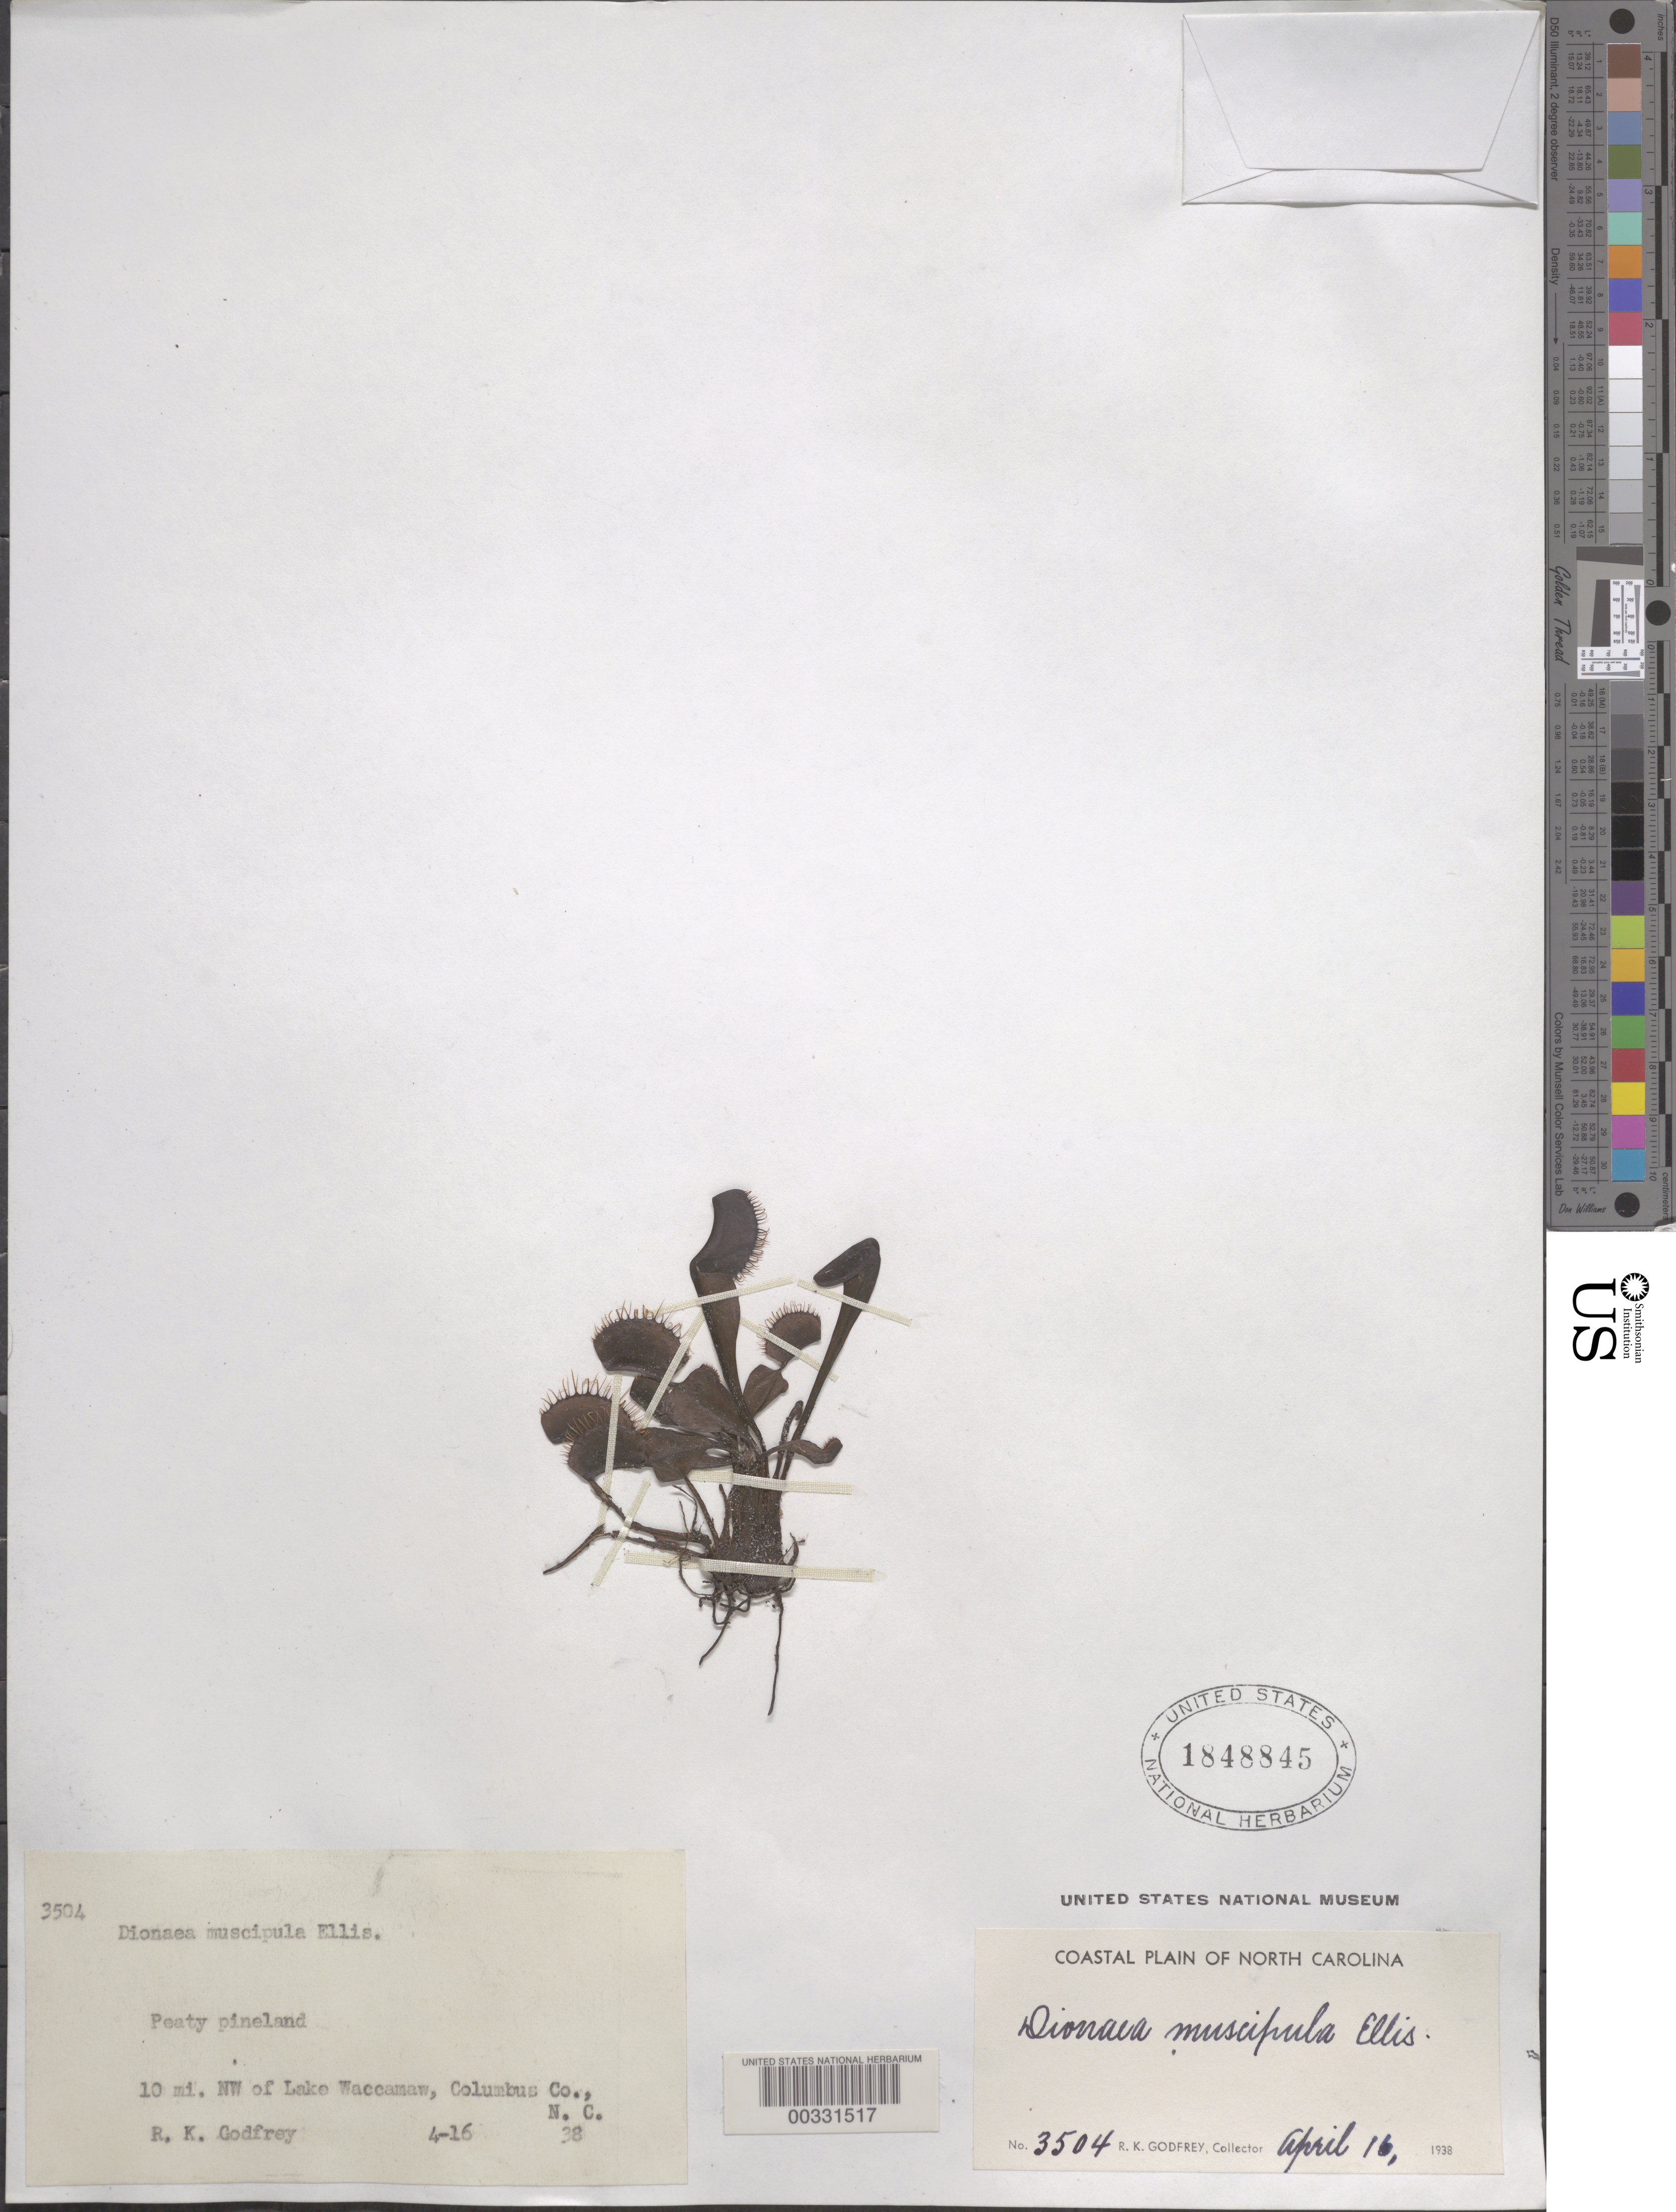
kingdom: Plantae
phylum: Tracheophyta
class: Magnoliopsida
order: Caryophyllales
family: Droseraceae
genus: Dionaea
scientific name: Dionaea muscipula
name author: J. Ellis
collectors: R. K. Godfrey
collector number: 3504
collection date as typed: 16 Apr 1938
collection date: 1938-04-16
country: United States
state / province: North Carolina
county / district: Columbus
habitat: Peaty pineland.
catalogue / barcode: US 1848845